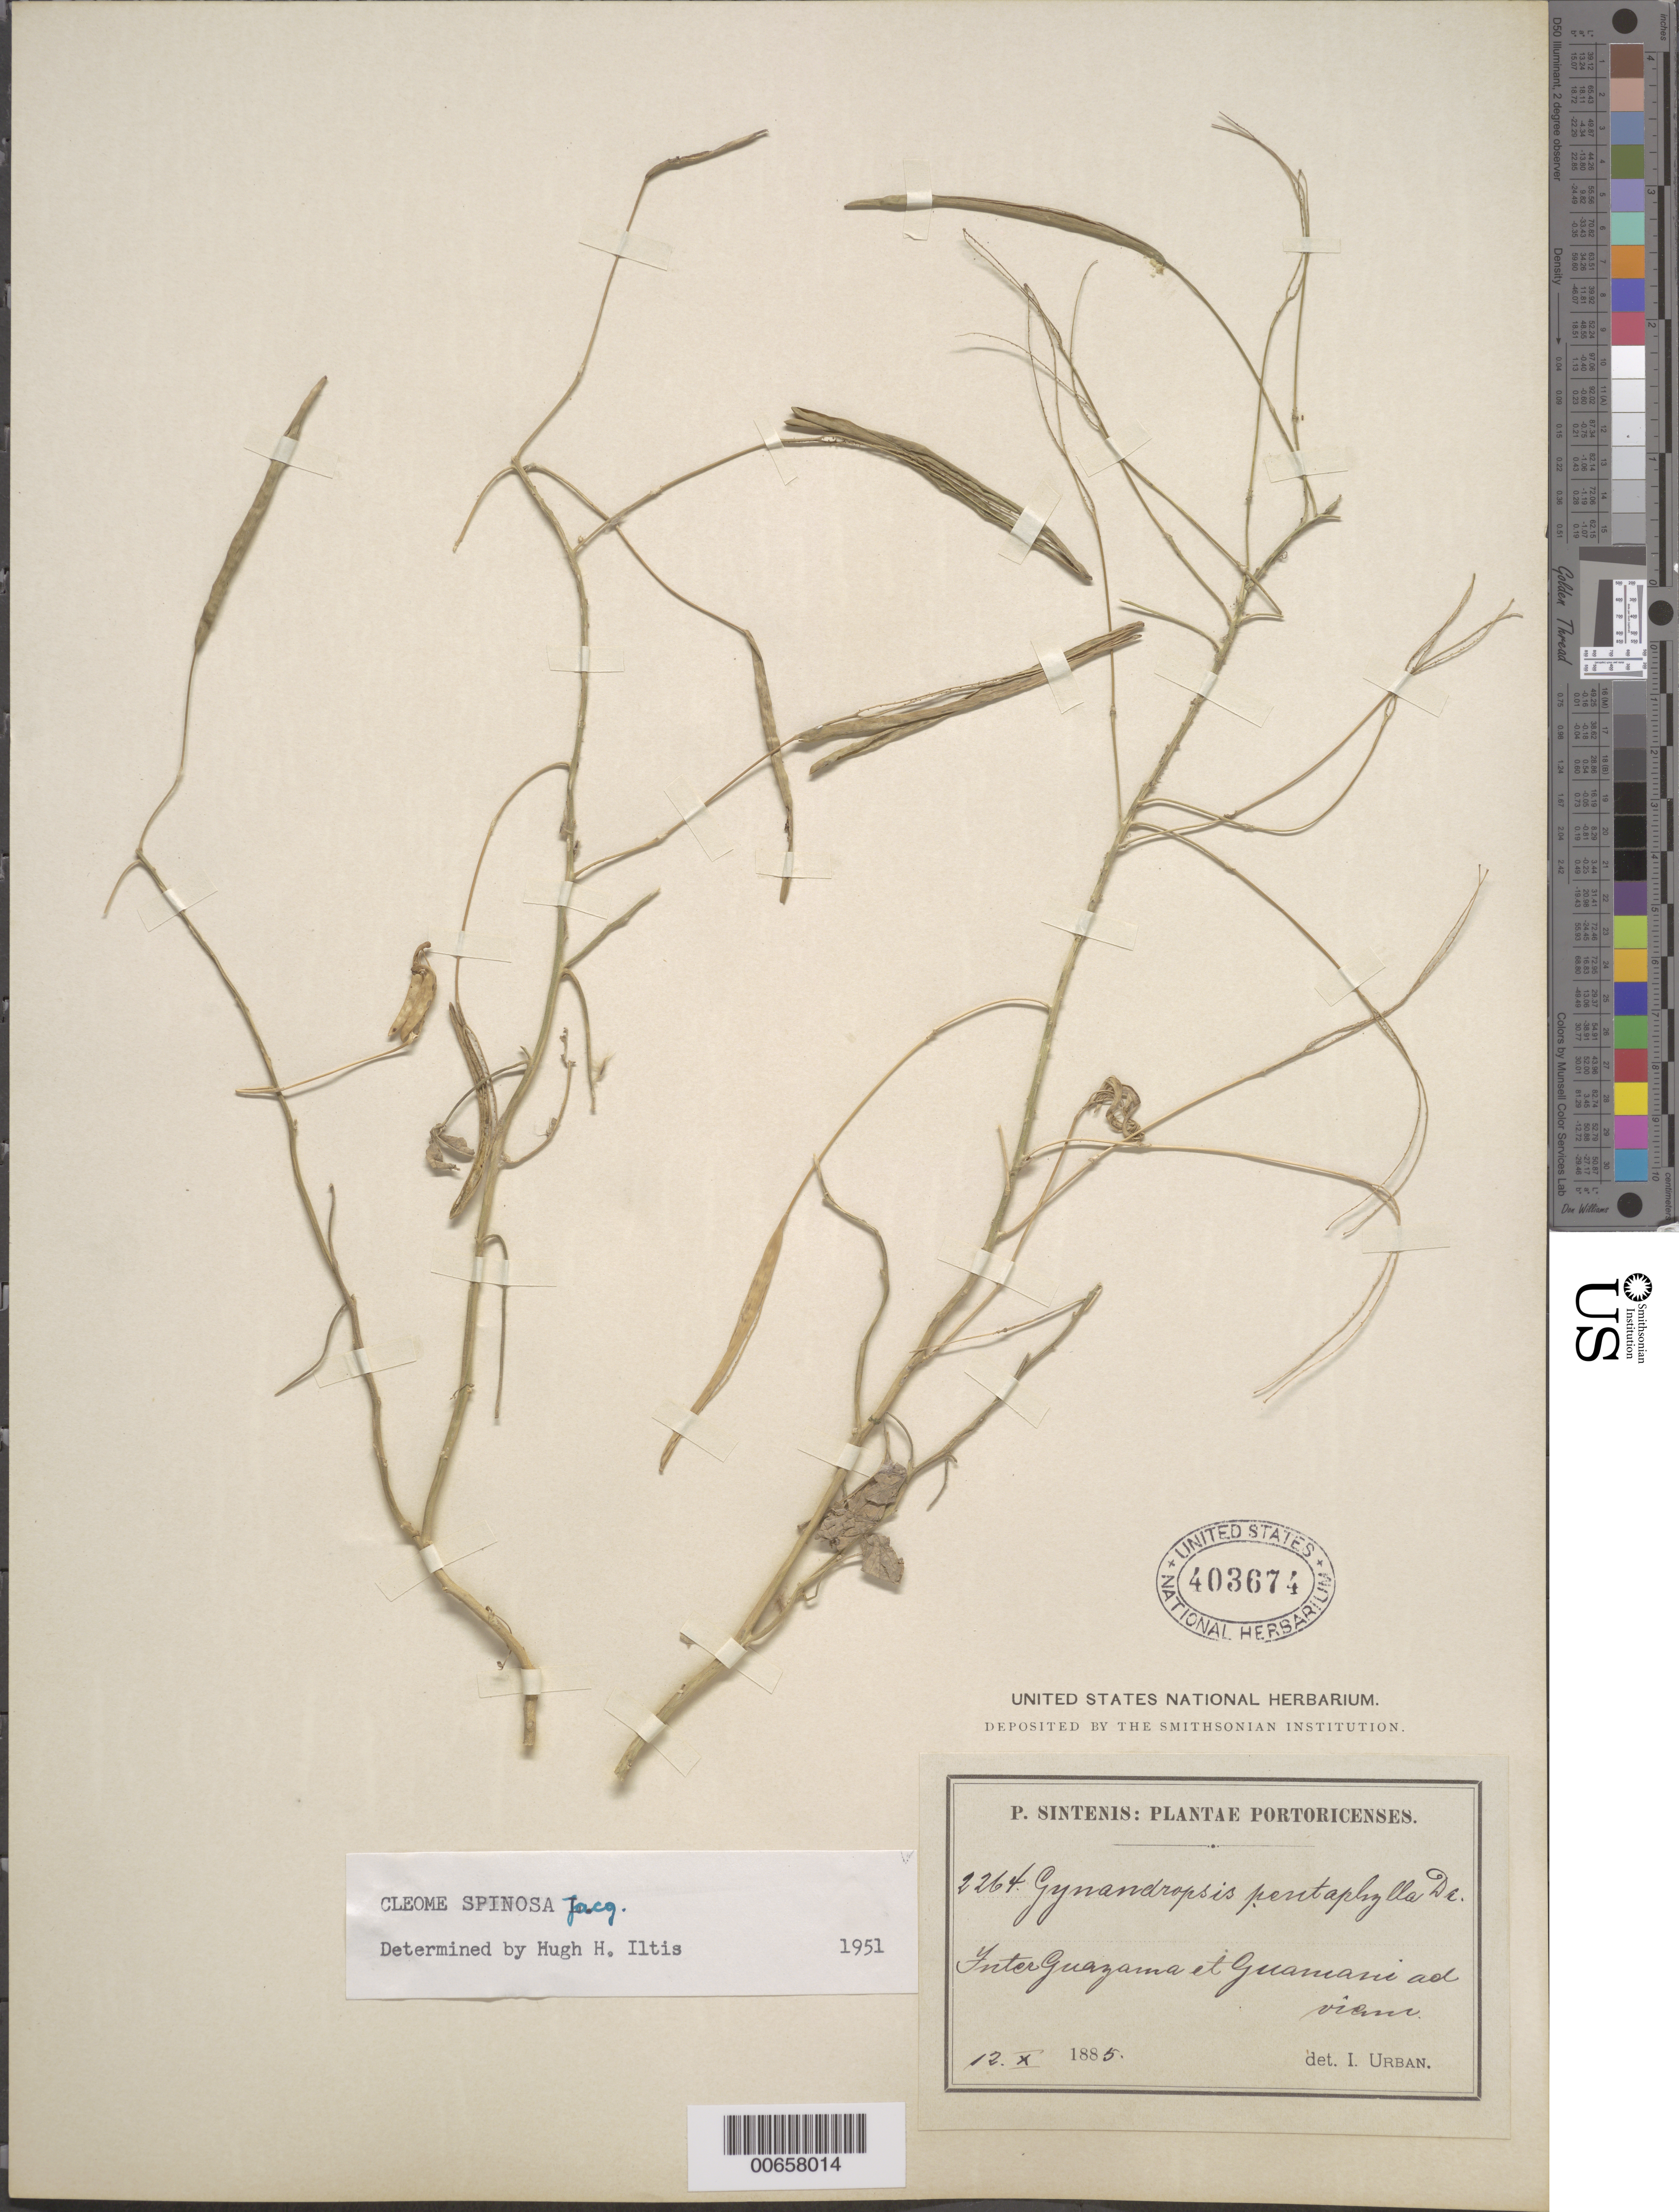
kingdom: Plantae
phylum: Tracheophyta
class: Magnoliopsida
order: Brassicales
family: Cleomaceae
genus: Tarenaya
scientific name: Tarenaya spinosa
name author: (Jacq.) Raf.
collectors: P. Sintenis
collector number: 2264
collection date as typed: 12 Oct 1885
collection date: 1885-10-12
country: Puerto Rico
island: Greater Antilles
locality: Inter Guazama et Guamani ad Viani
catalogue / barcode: US 403674